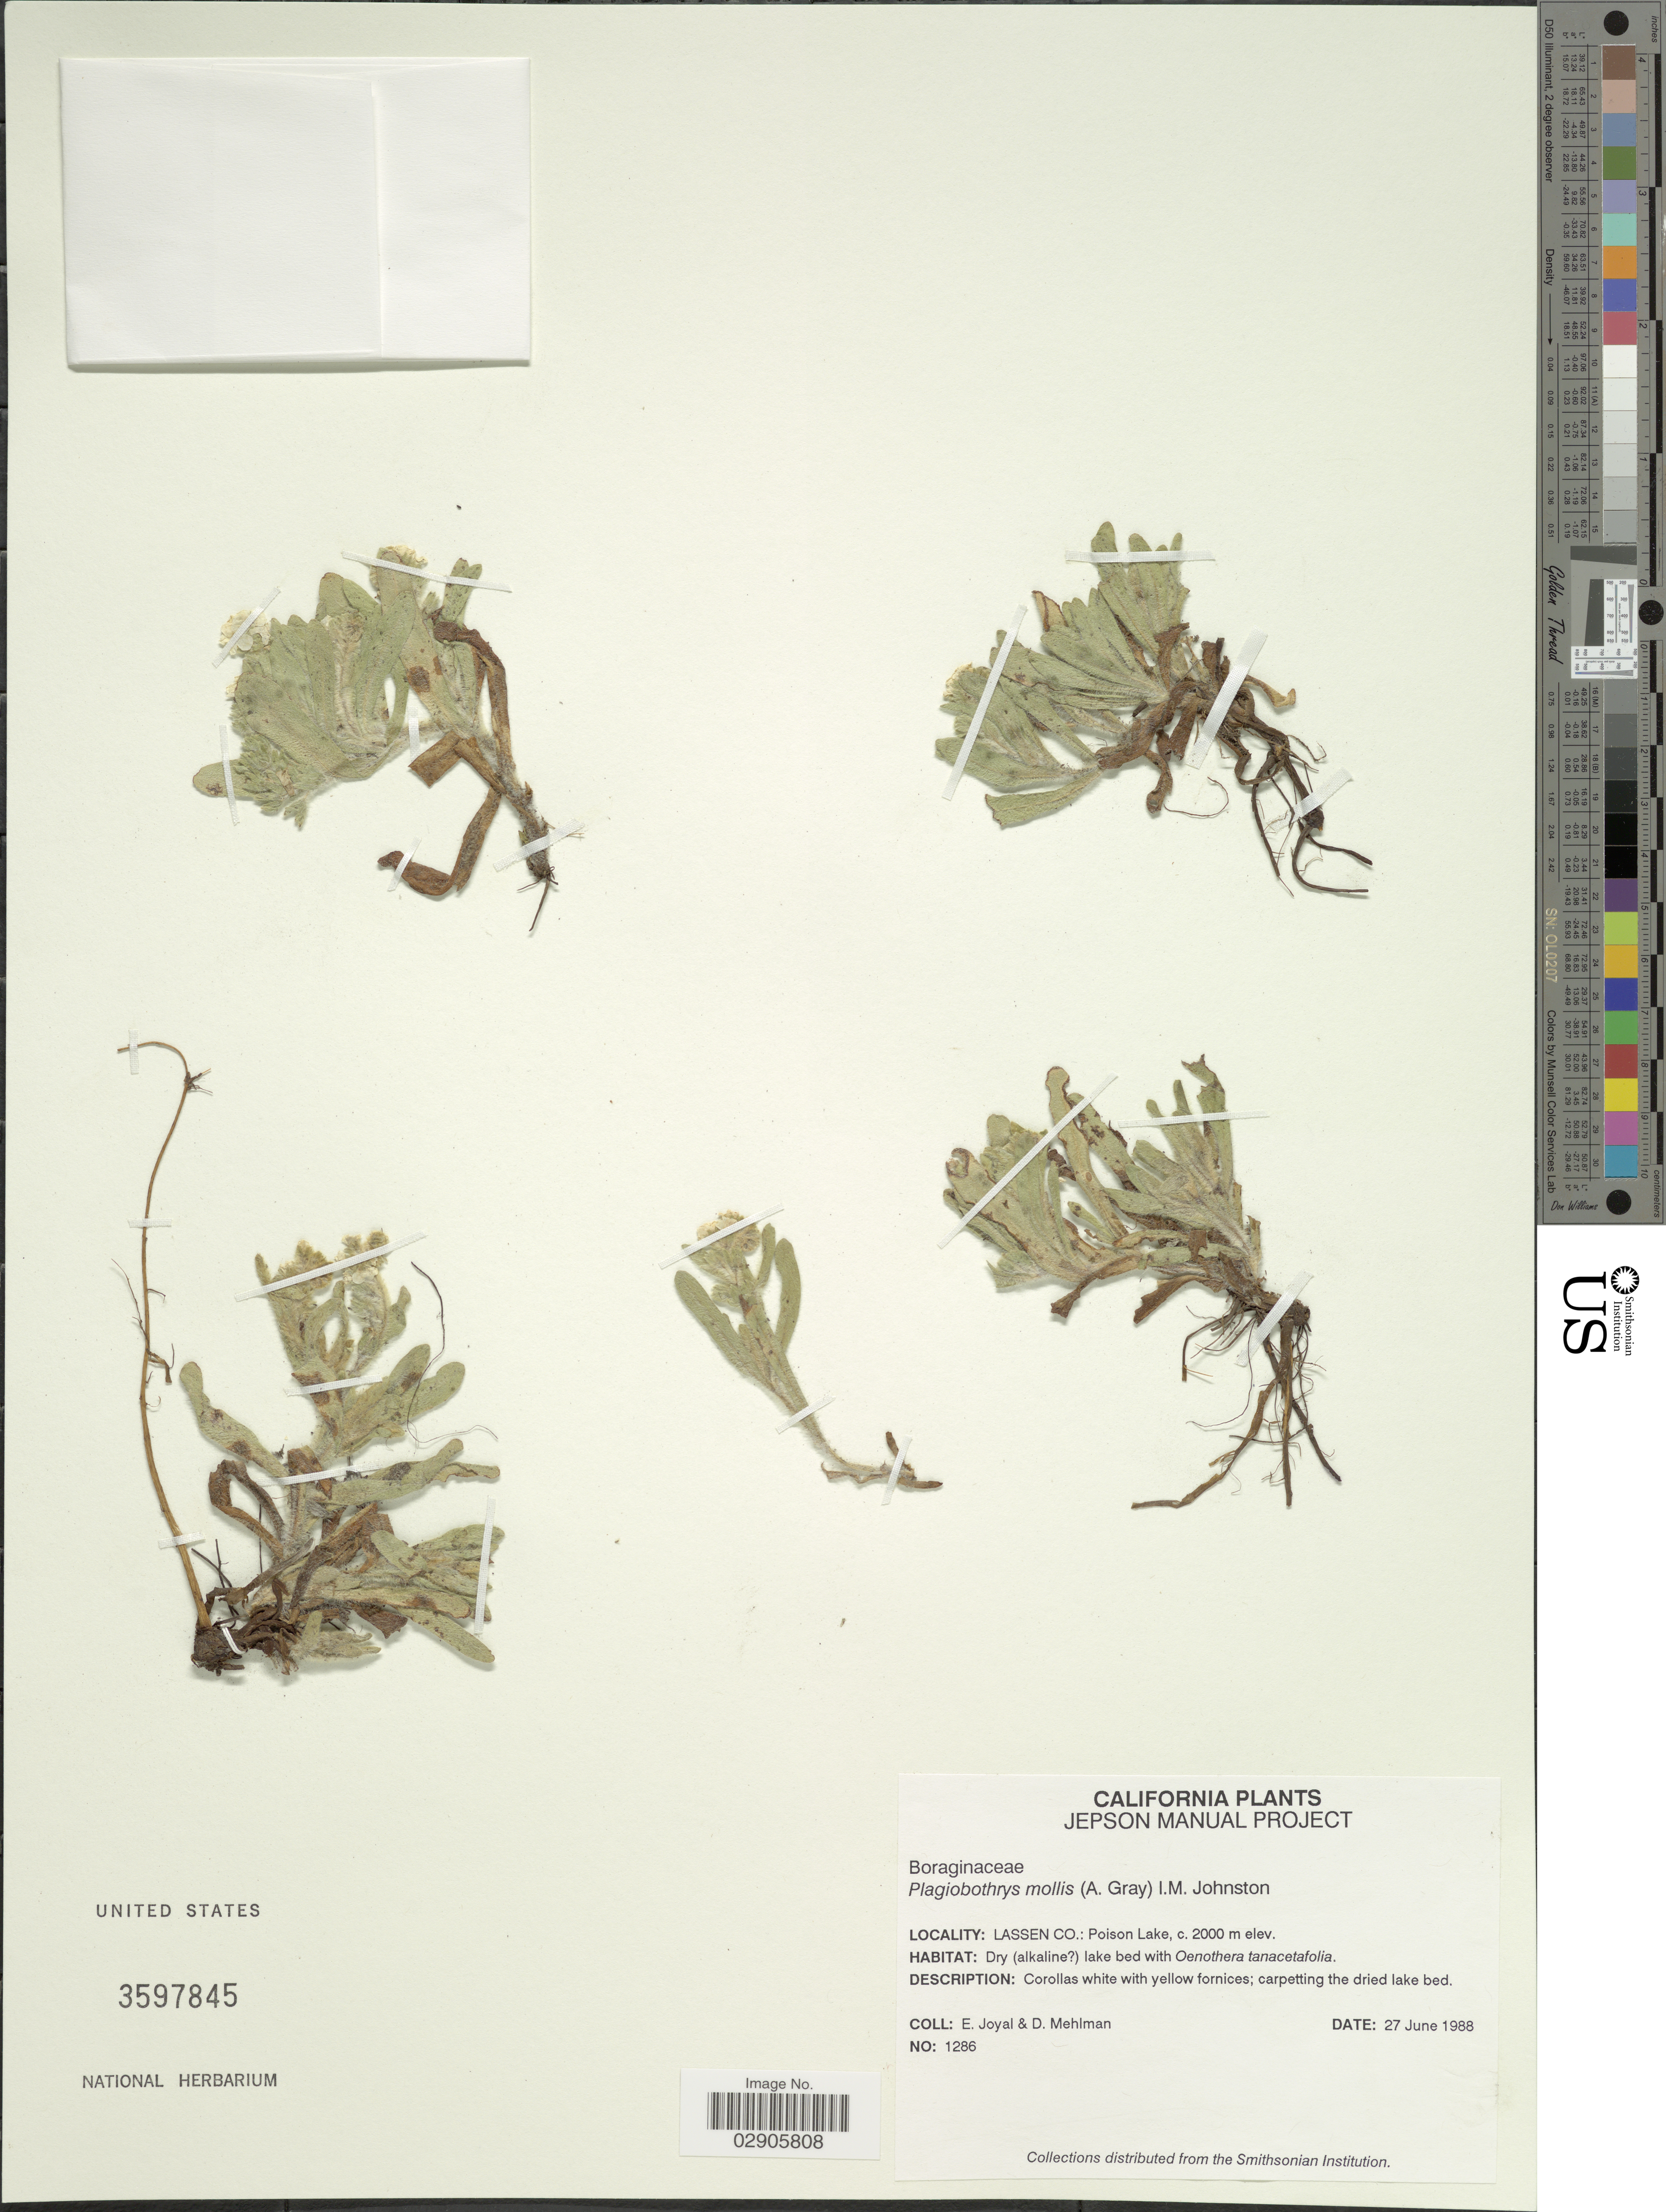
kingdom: Plantae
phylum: Tracheophyta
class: Magnoliopsida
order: Boraginales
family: Boraginaceae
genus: Plagiobothrys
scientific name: Plagiobothrys mollis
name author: (A. Gray) I.M. Johnst.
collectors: E. Joyal & D. Mehlman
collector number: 1286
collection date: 1988-06-27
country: United States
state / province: California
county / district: Lassen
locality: Jepson Manual Project. Lassen Co.: Poison Lake.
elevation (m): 2000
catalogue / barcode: US 3597845